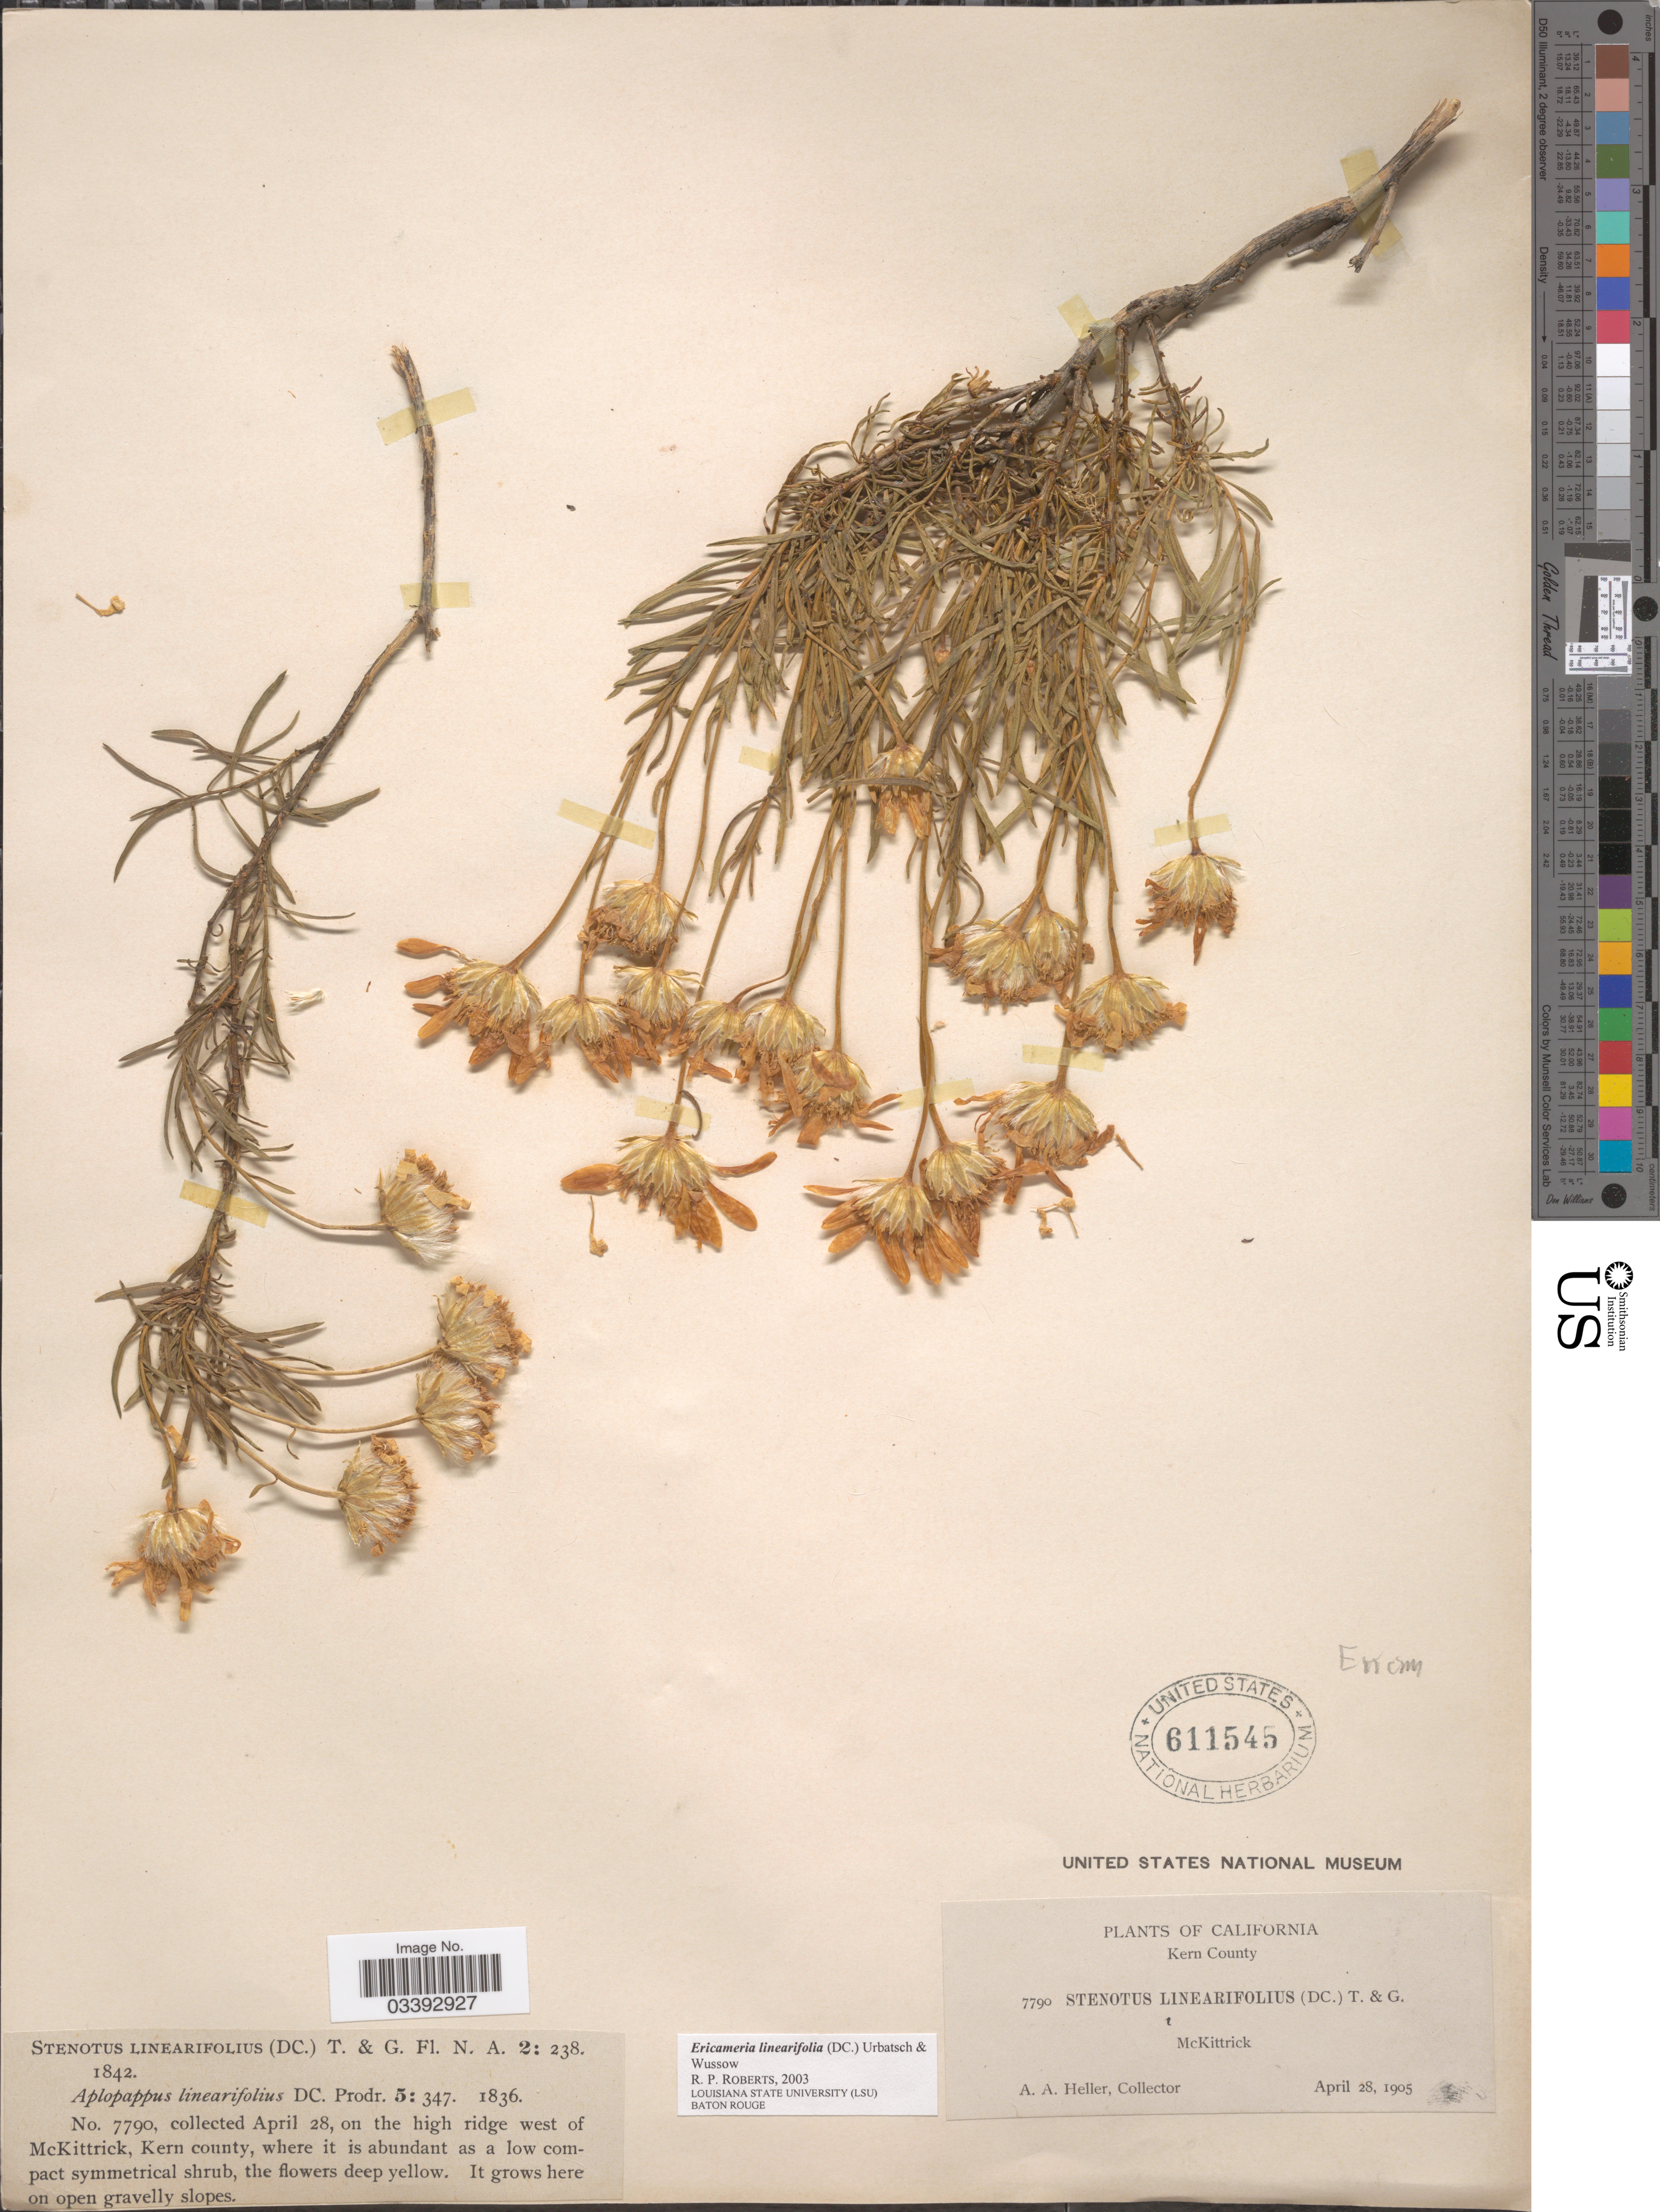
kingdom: Plantae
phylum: Tracheophyta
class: Magnoliopsida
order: Asterales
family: Asteraceae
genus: Ericameria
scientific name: Ericameria linearifolia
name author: (DC.) Urbatsch & Wussow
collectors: A. A. Heller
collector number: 7790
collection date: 1905-04-28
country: United States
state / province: California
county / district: Kern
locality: On the high ridge west of McKittrick, Kern county.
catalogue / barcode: US 611545